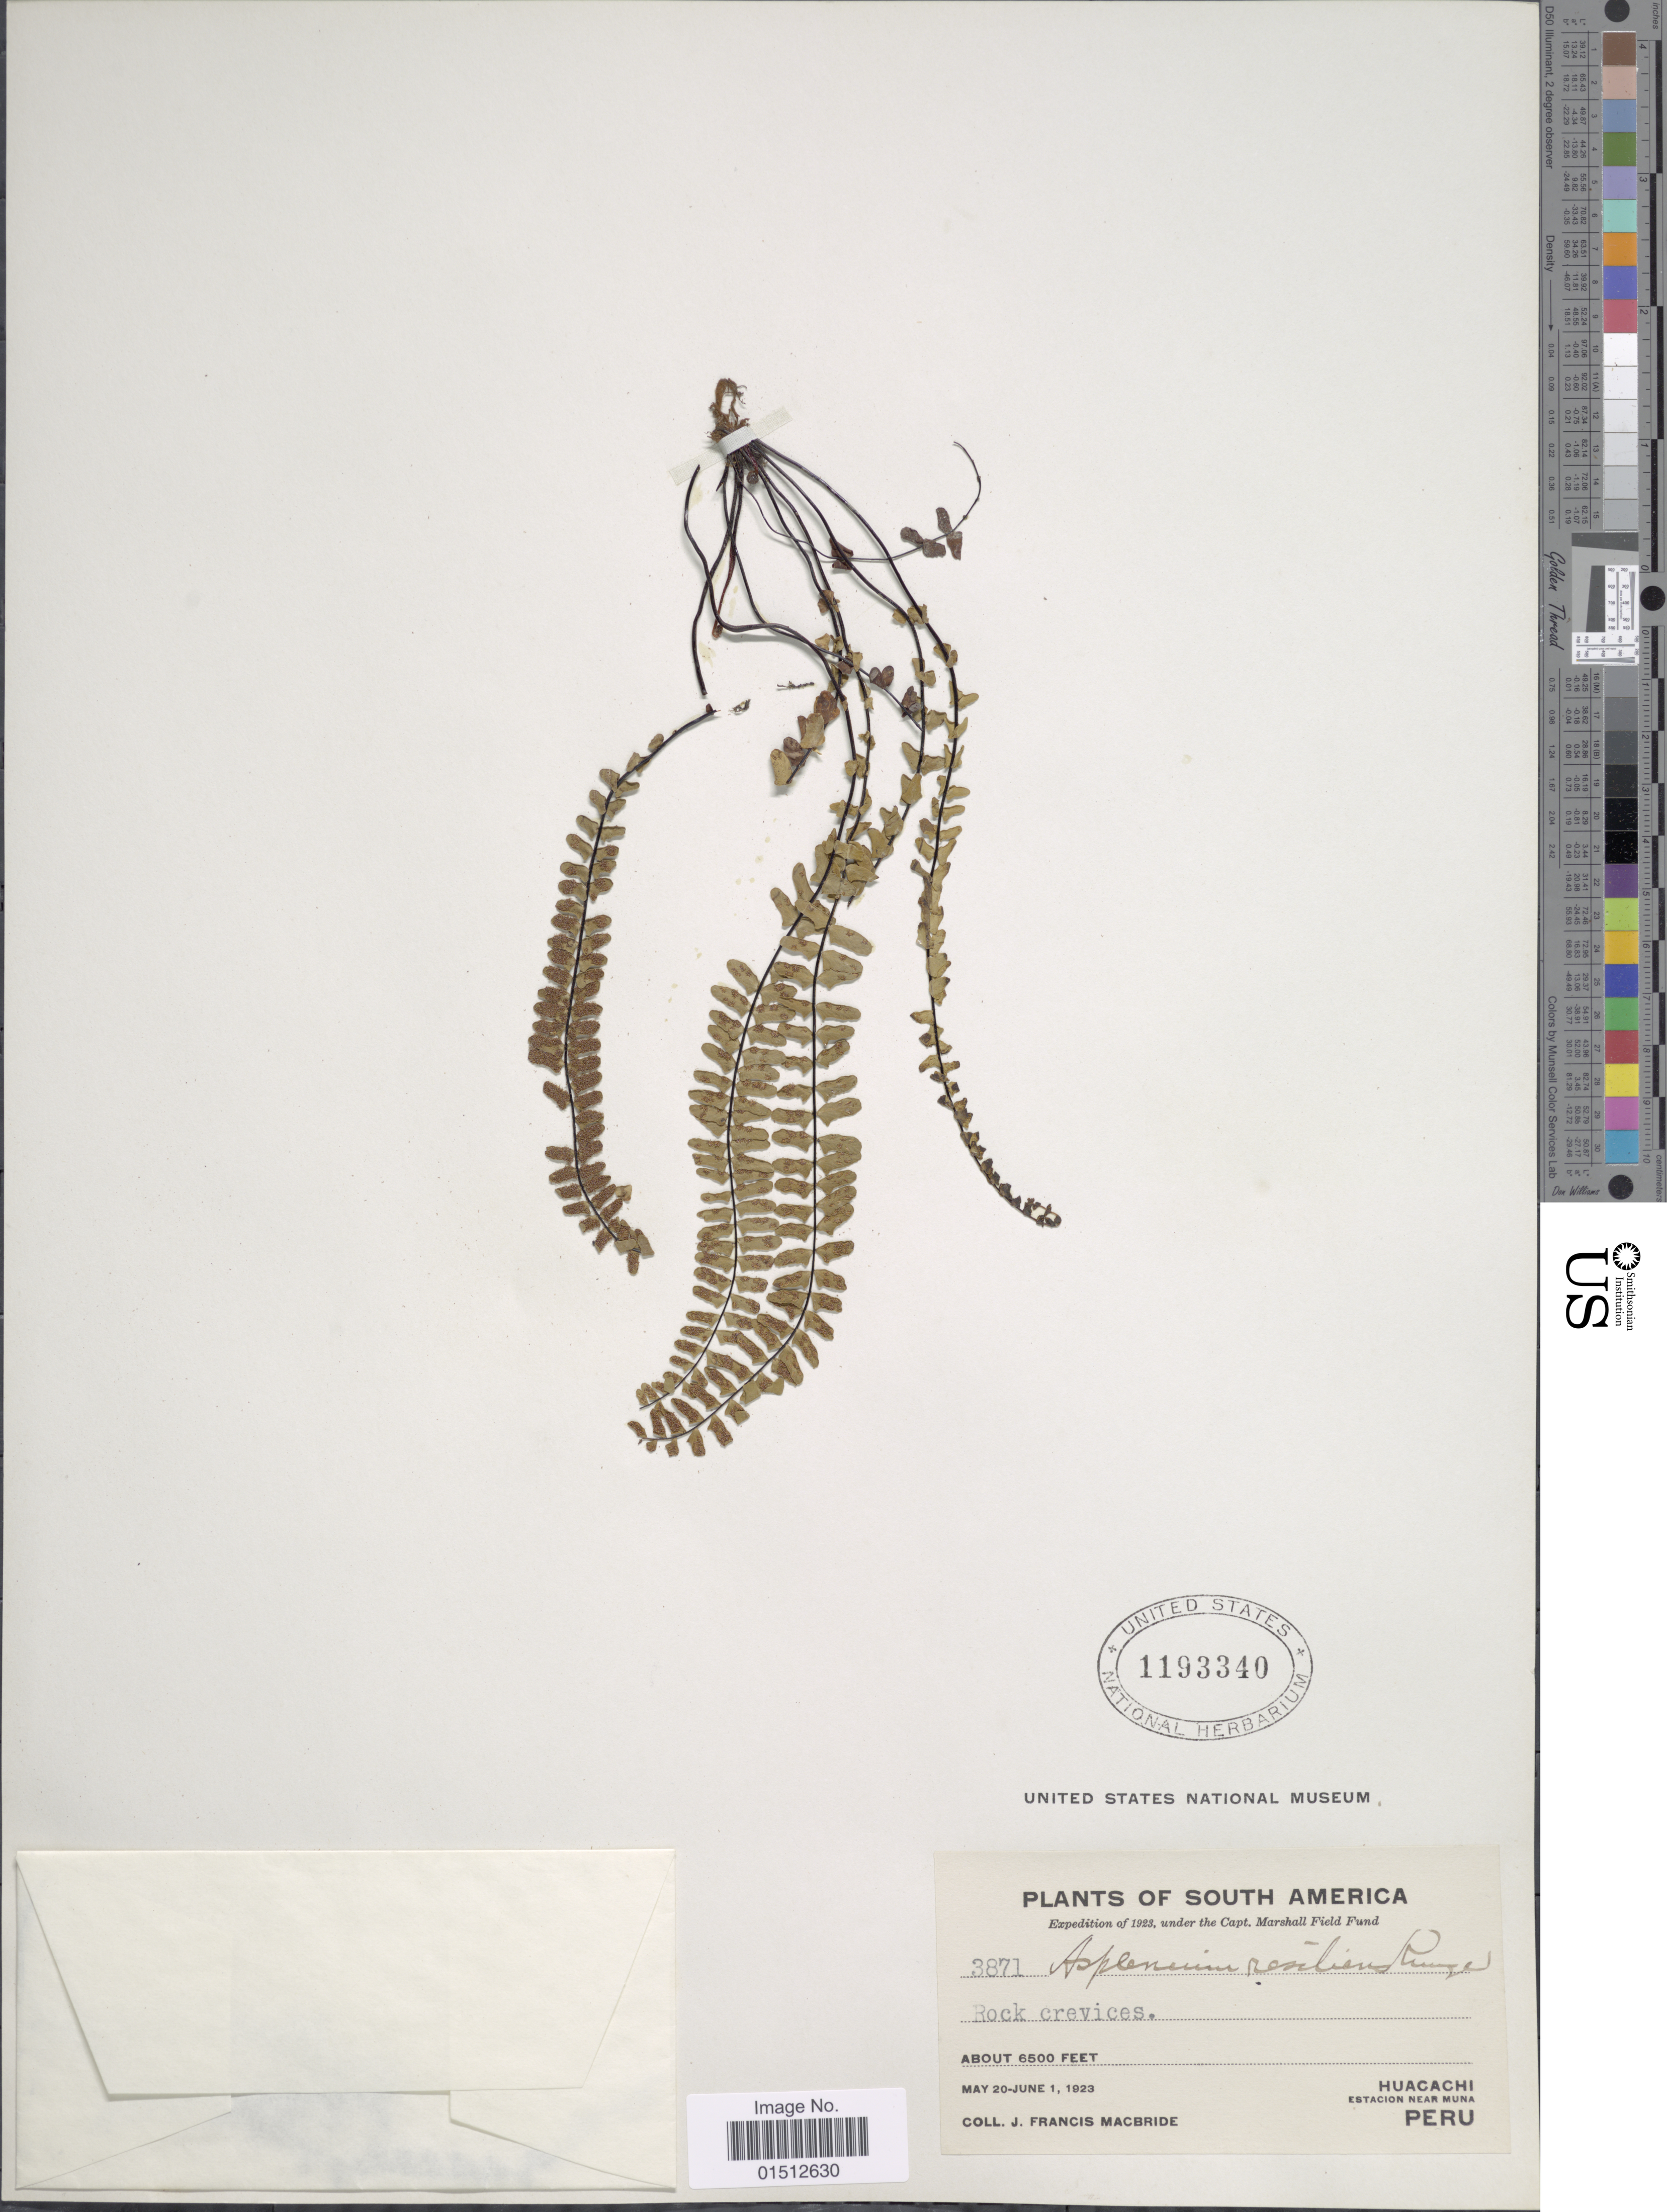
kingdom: Plantae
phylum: Tracheophyta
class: Polypodiopsida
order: Polypodiales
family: Aspleniaceae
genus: Asplenium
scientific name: Asplenium resiliens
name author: Kunze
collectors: J. F. Macbride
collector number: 3871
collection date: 1923-05-20/1923-06-01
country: Peru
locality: South America. Huacachi estancion near Muna.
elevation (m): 1981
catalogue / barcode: US 1193340